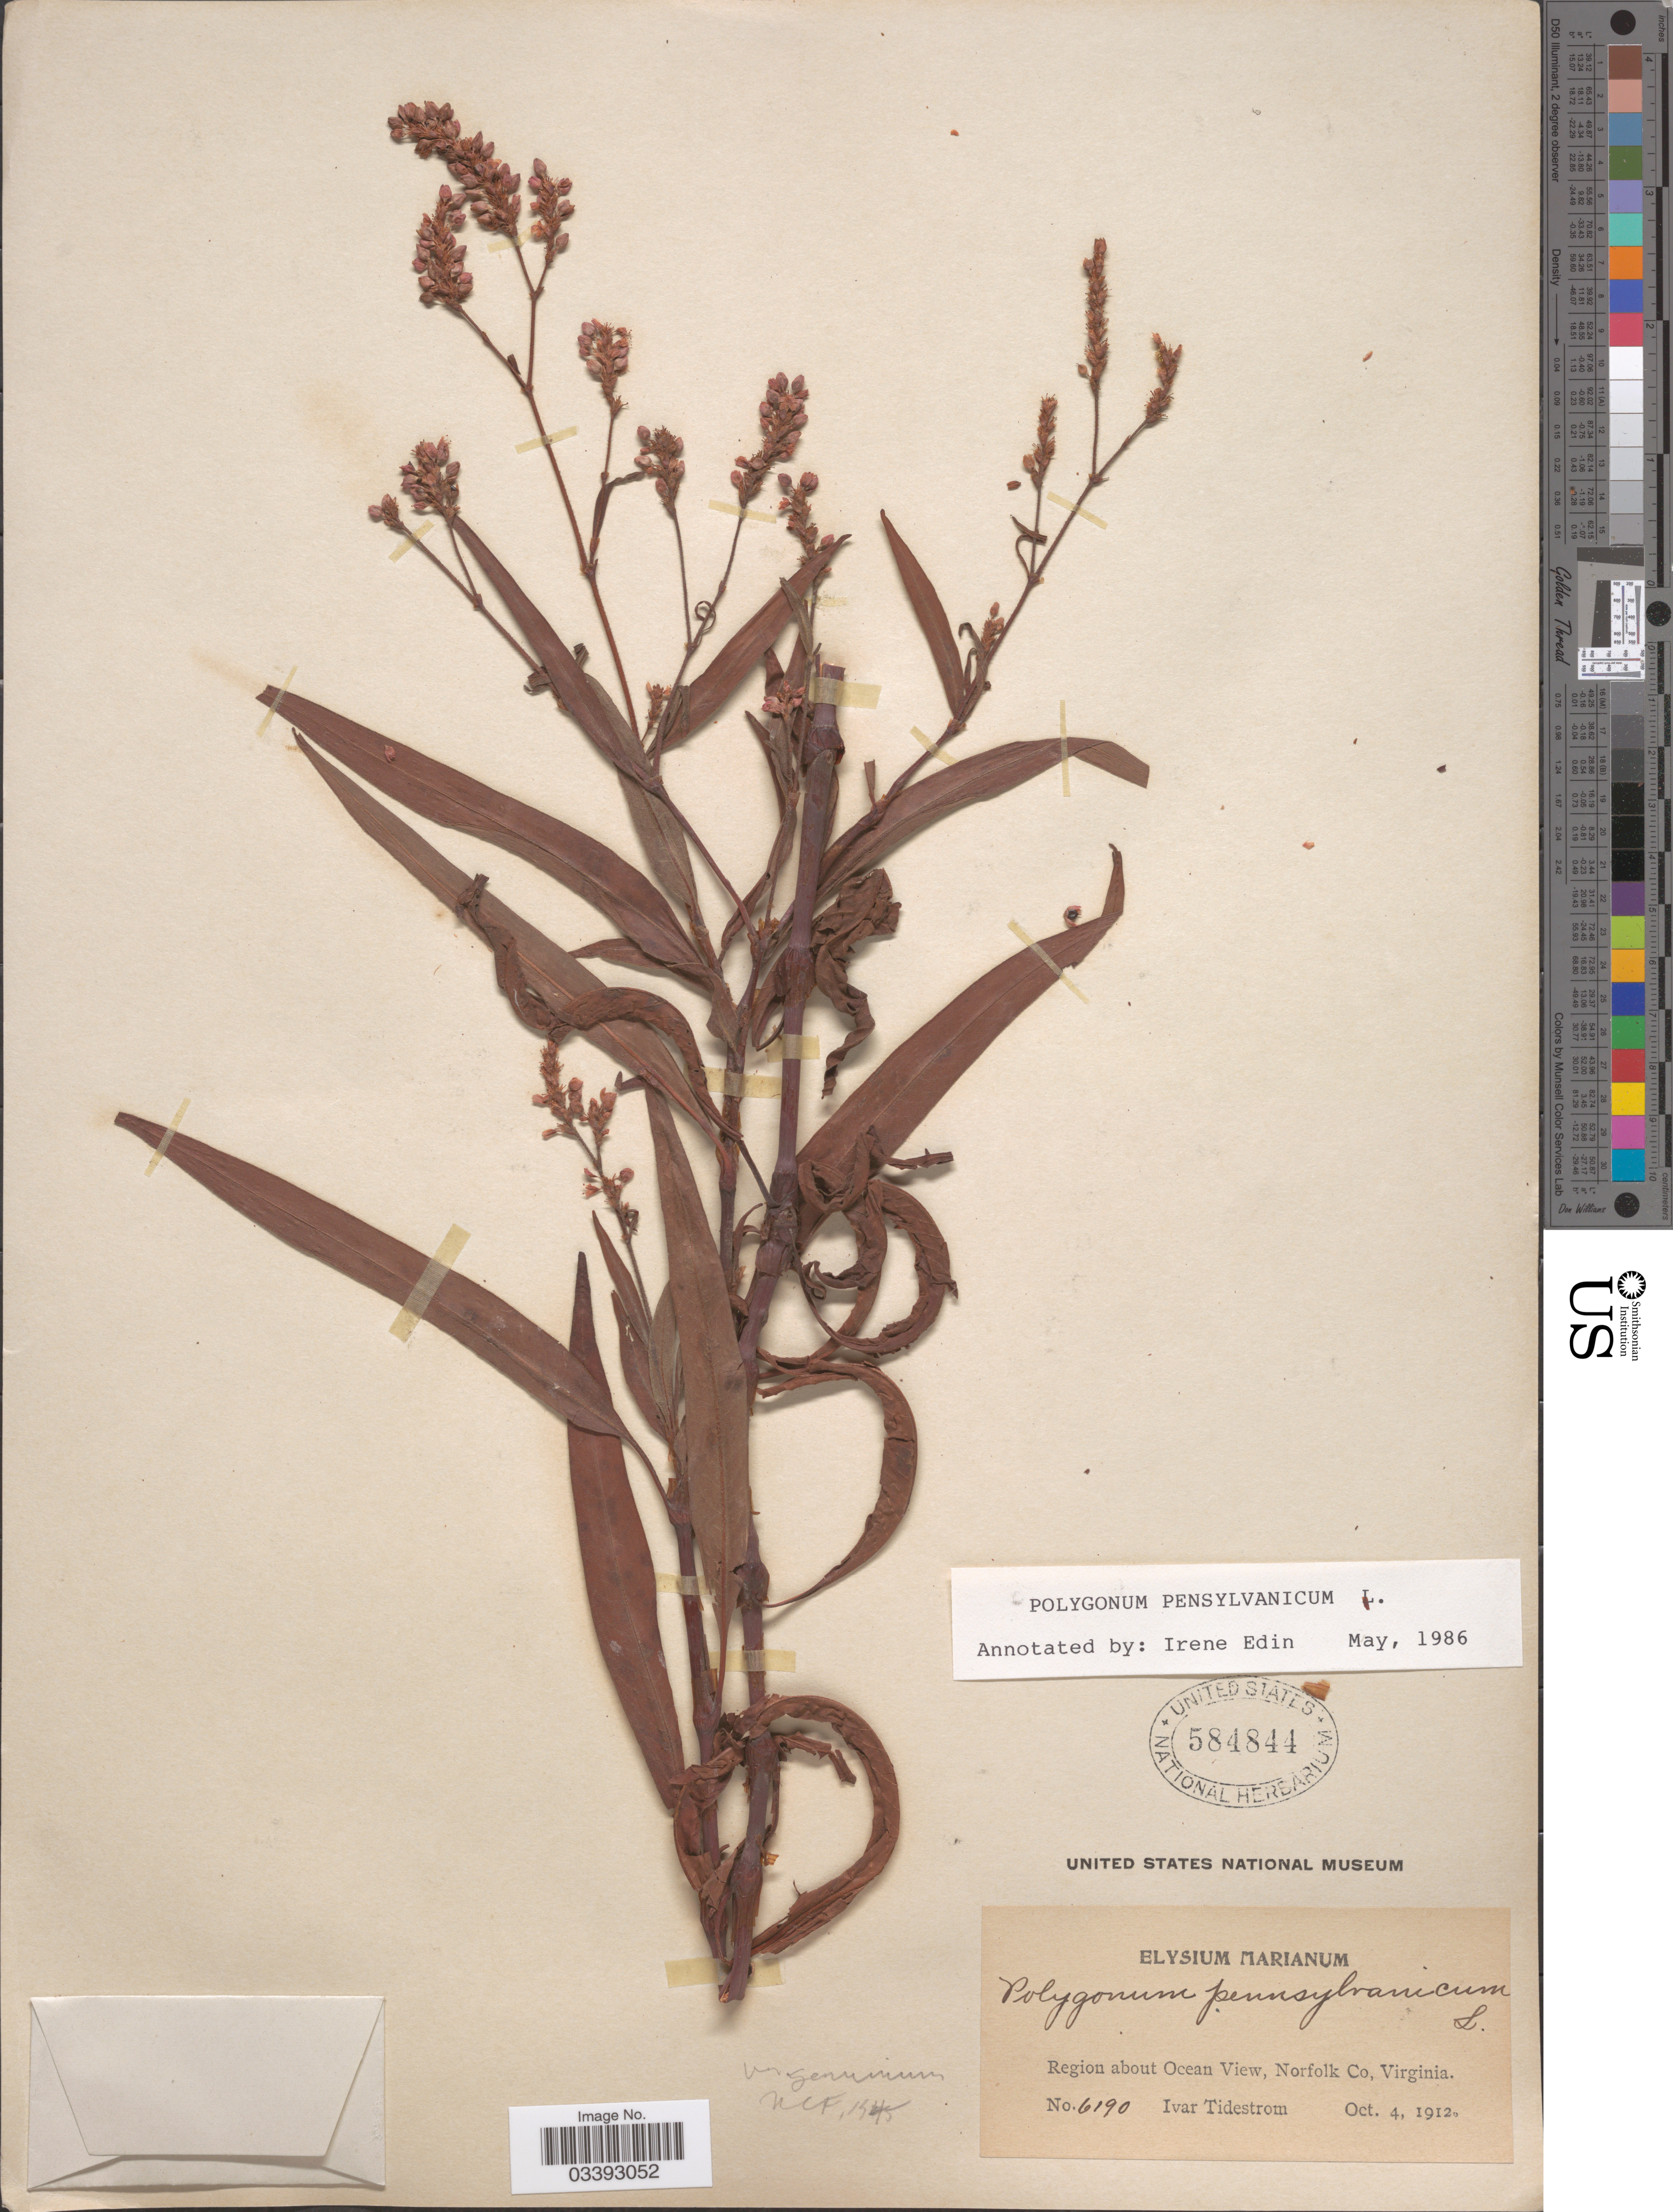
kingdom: Plantae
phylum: Tracheophyta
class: Magnoliopsida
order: Caryophyllales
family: Polygonaceae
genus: Persicaria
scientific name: Persicaria pensylvanica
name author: (L.) M. Gómez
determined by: Atha, D. E.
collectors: I. F. Tidestrom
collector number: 6190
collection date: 1912-10-04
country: United States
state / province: Virginia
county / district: City of Norfolk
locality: Region about Ocean View, Norfolk Co.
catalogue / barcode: US 584844